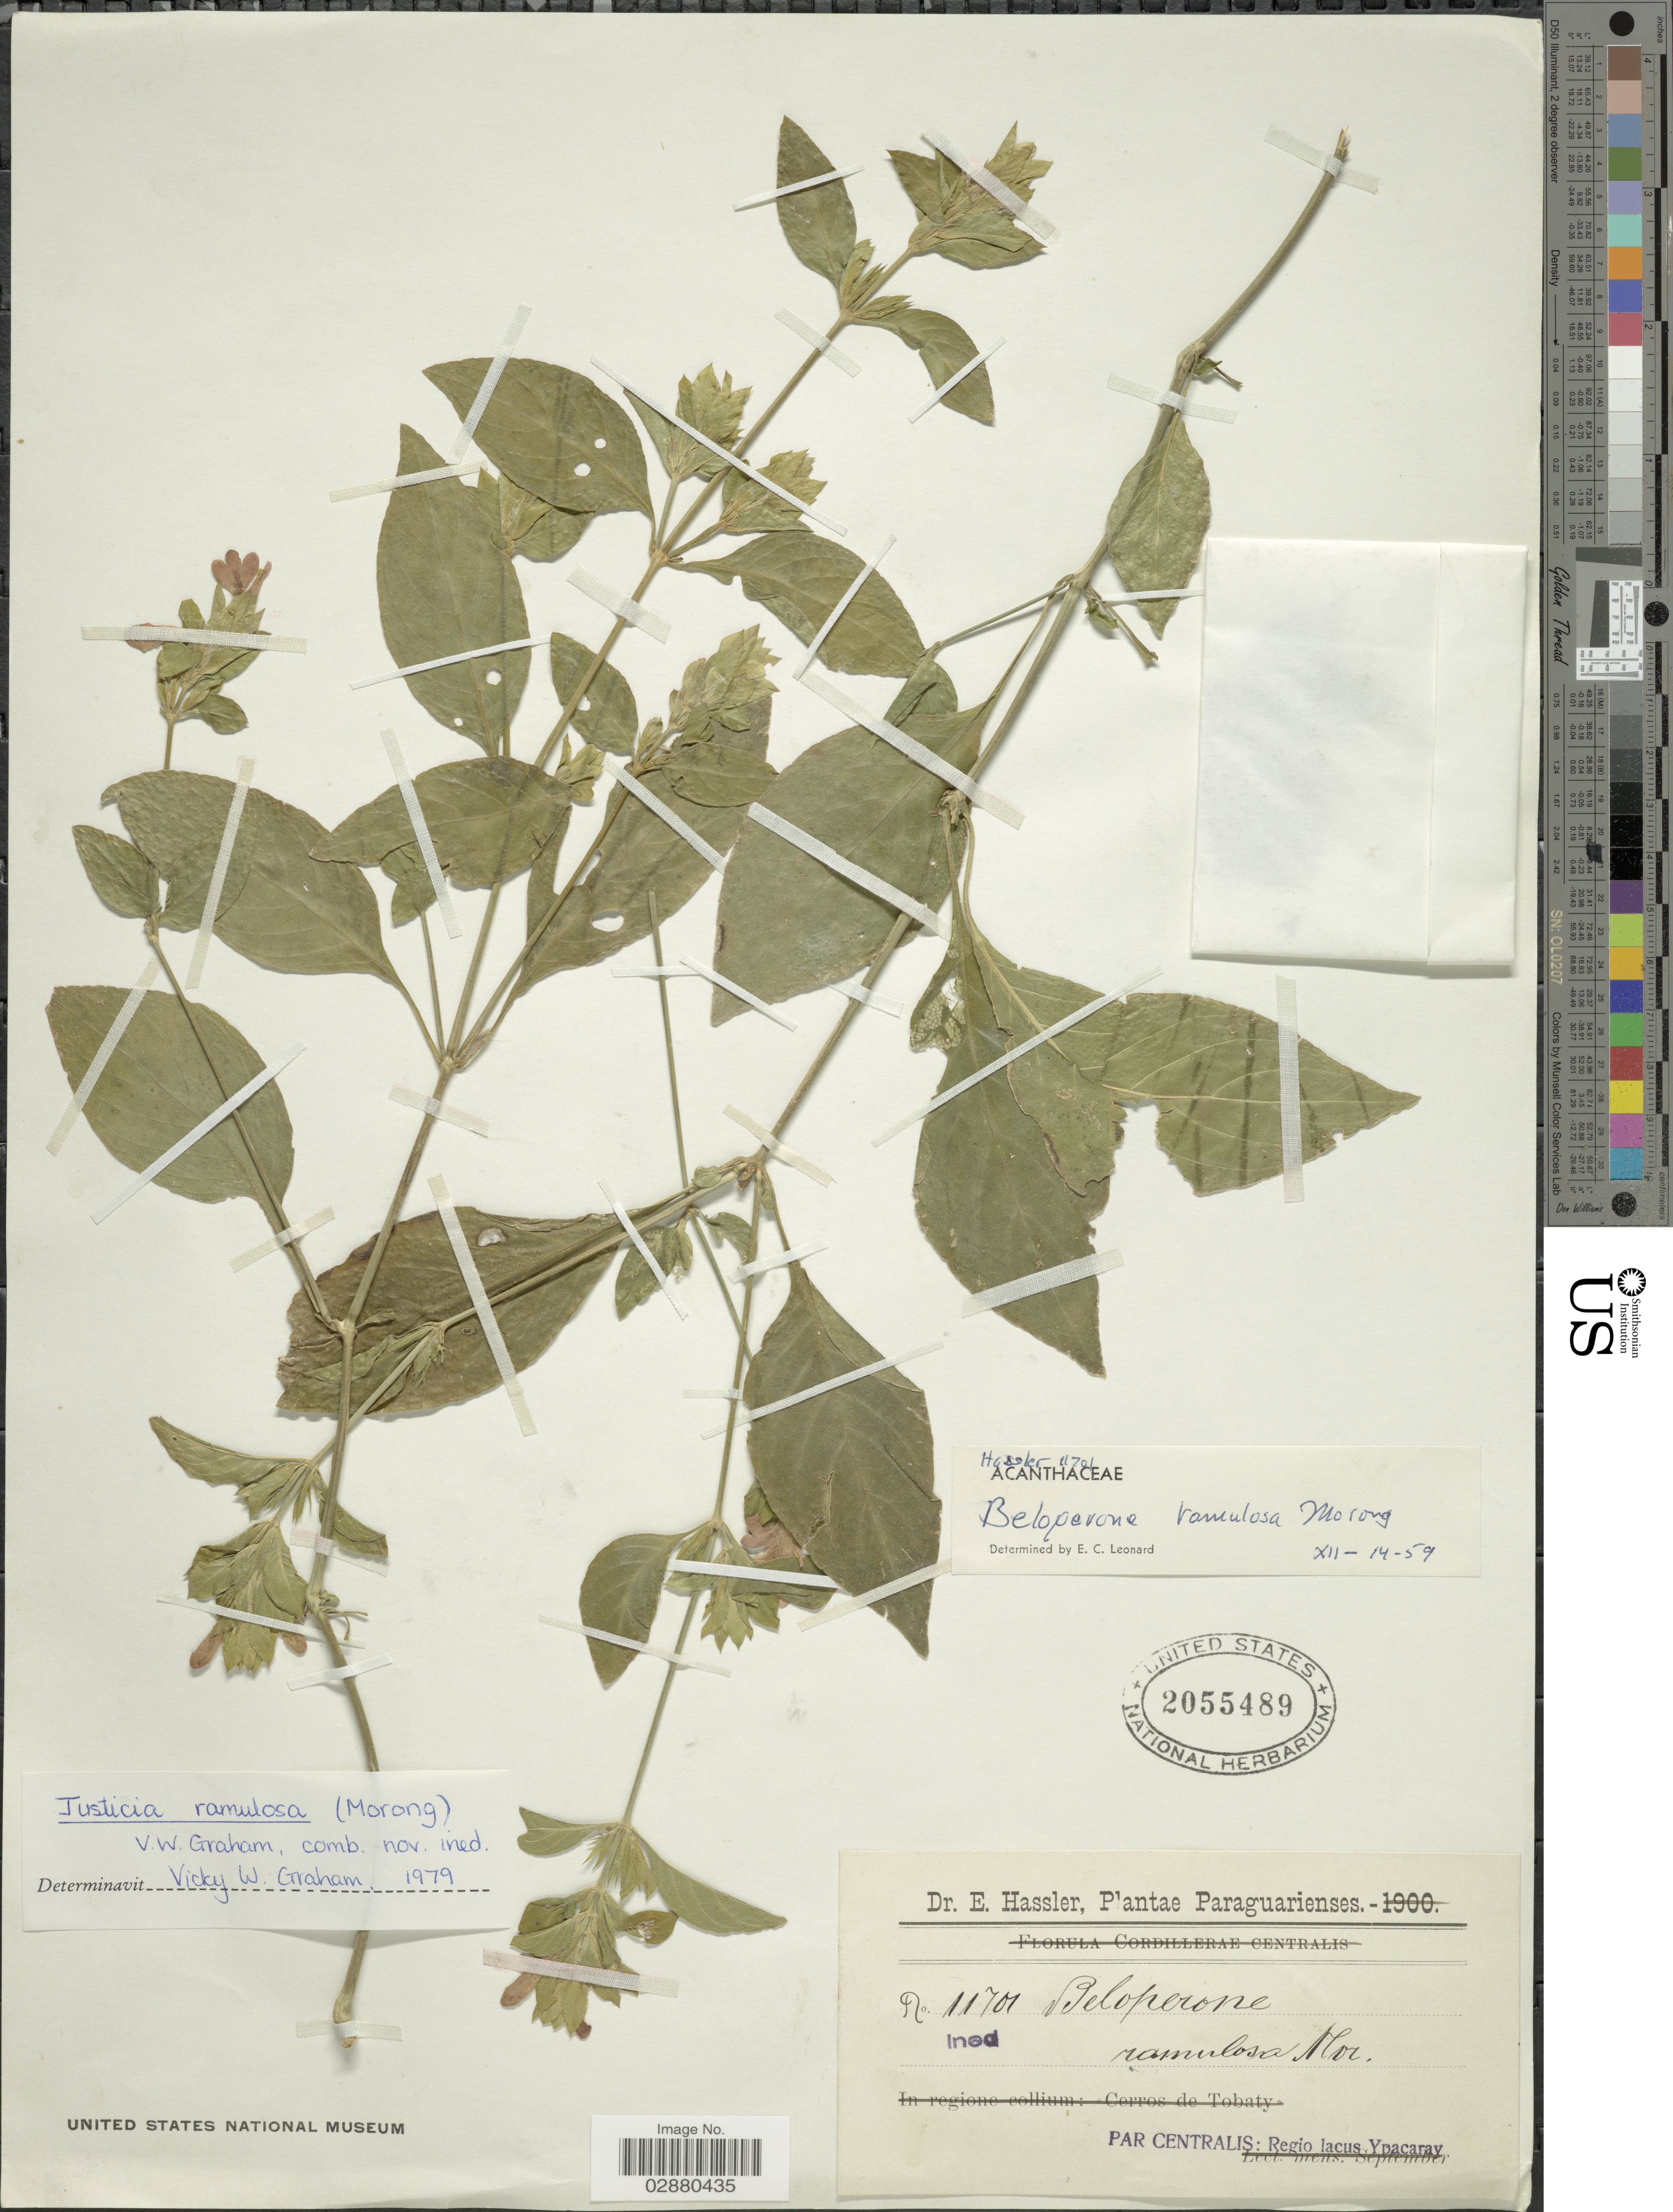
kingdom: Plantae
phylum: Tracheophyta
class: Magnoliopsida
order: Lamiales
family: Acanthaceae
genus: Justicia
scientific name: Justicia ramulosa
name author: (Morong) C. Ezcurra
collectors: E. Hassler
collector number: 11701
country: Paraguay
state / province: Central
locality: Paraguarienses. Par Centralis: Regio lacus Ypacaray.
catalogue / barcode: US 2055489